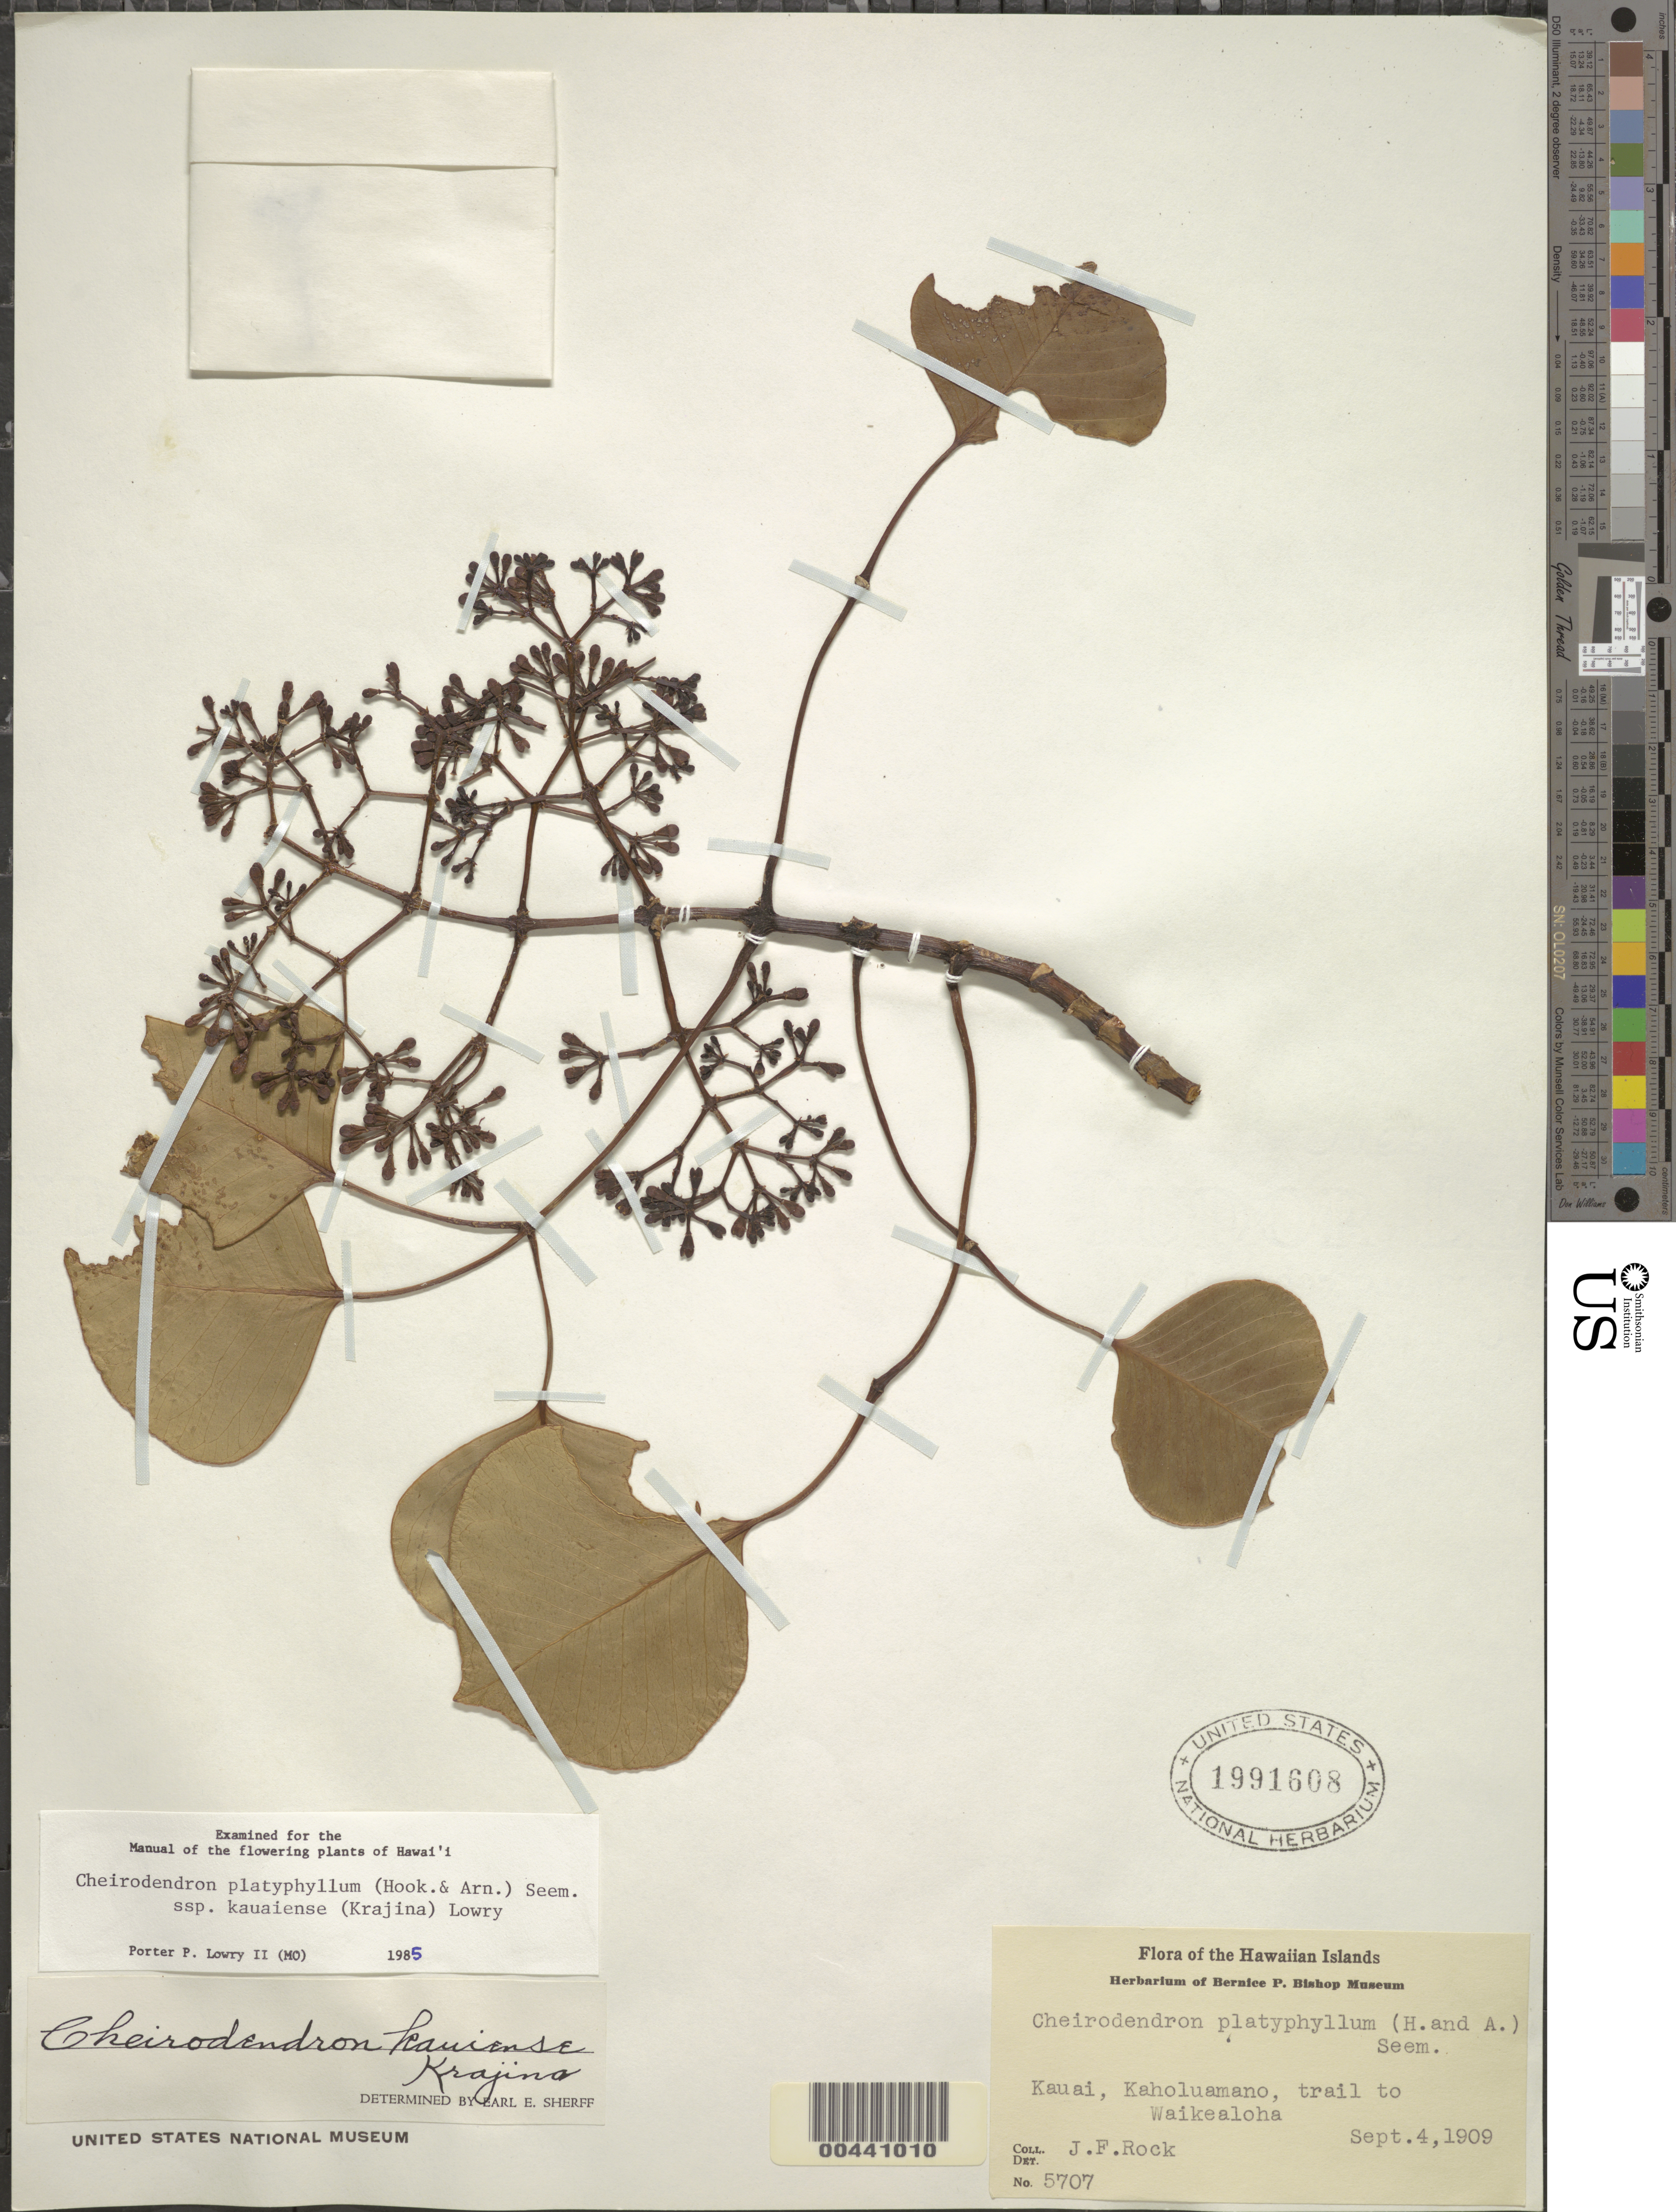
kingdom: Plantae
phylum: Tracheophyta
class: Magnoliopsida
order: Apiales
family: Araliaceae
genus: Cheirodendron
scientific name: Cheirodendron platyphyllum subsp. kauaiense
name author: (Krajina) Lowry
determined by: Lowry, P. P., (MO), Missouri Botanical Garden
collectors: J. F. Rock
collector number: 5707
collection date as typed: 4 Sep 1909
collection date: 1909-09-04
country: United States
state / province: Hawaii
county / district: Kauai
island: Kaua'i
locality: Kaholuamano, trail to Waikealoha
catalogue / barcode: US 1991608